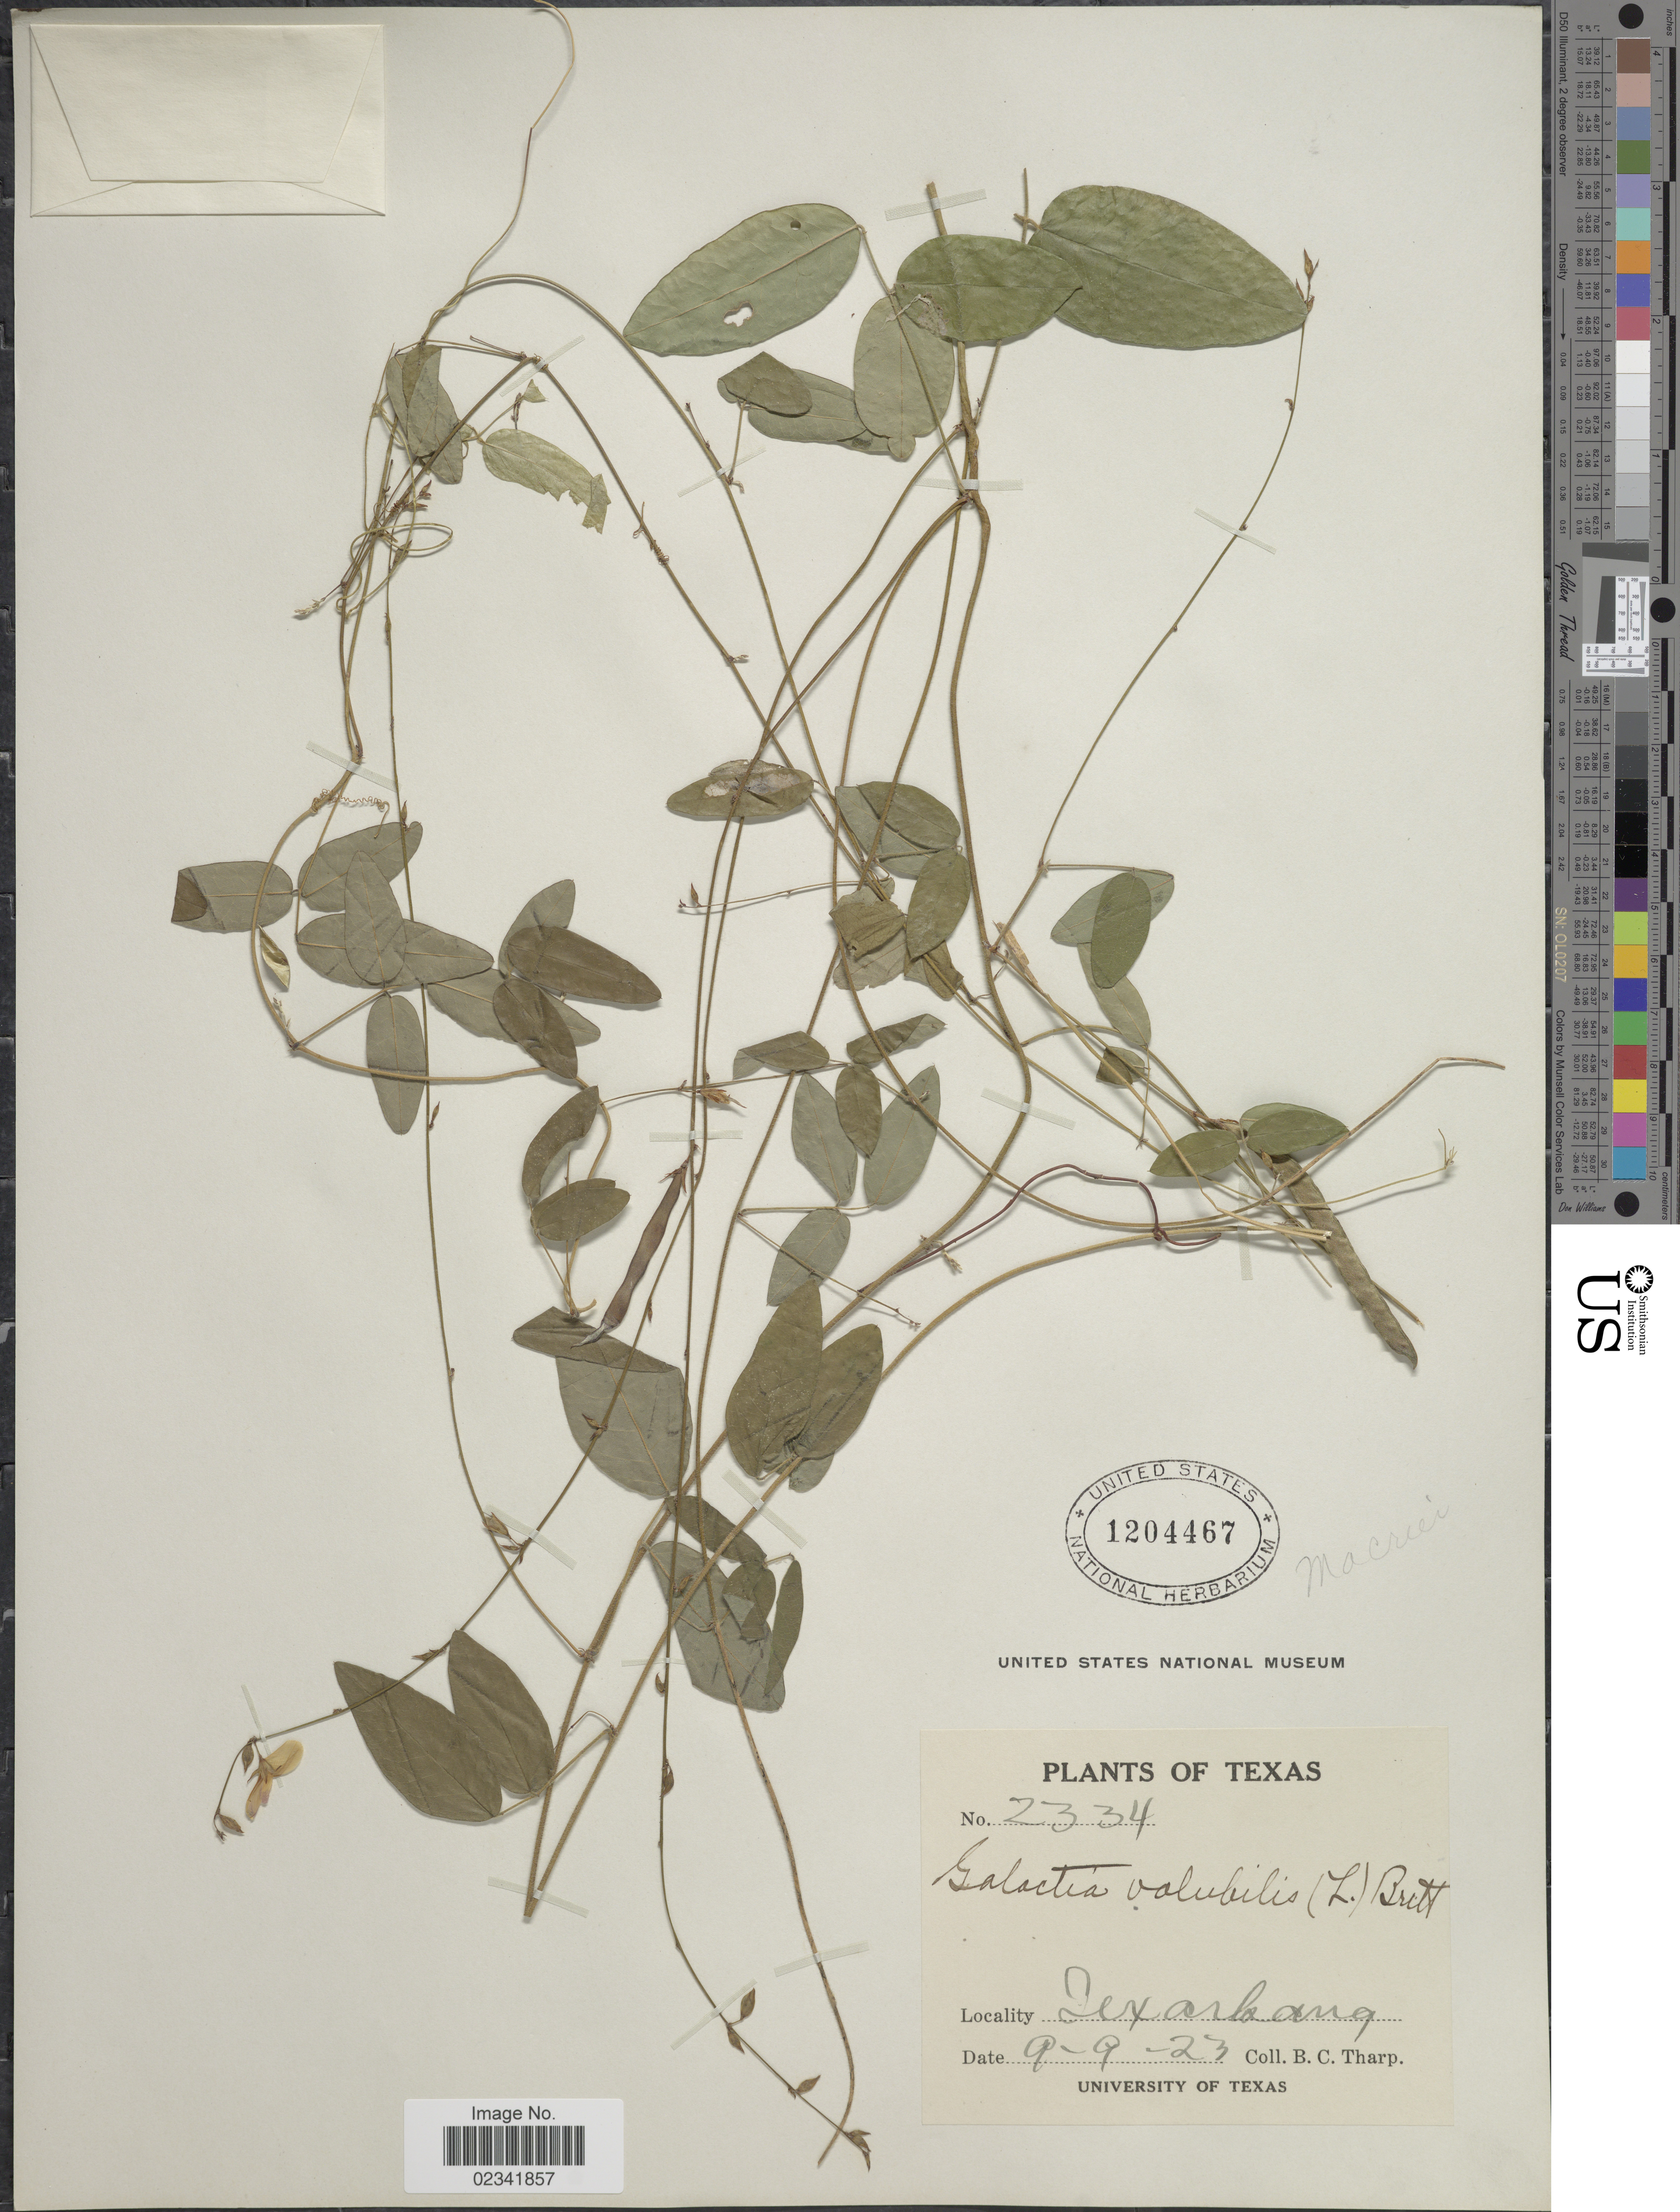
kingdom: Plantae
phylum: Tracheophyta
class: Magnoliopsida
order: Fabales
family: Fabaceae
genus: Galactia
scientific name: Galactia volubilis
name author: (L.) Britton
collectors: B. C. Tharp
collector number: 2334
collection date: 1923-09-09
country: United States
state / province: Texas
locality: Texarkana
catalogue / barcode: US 1204467